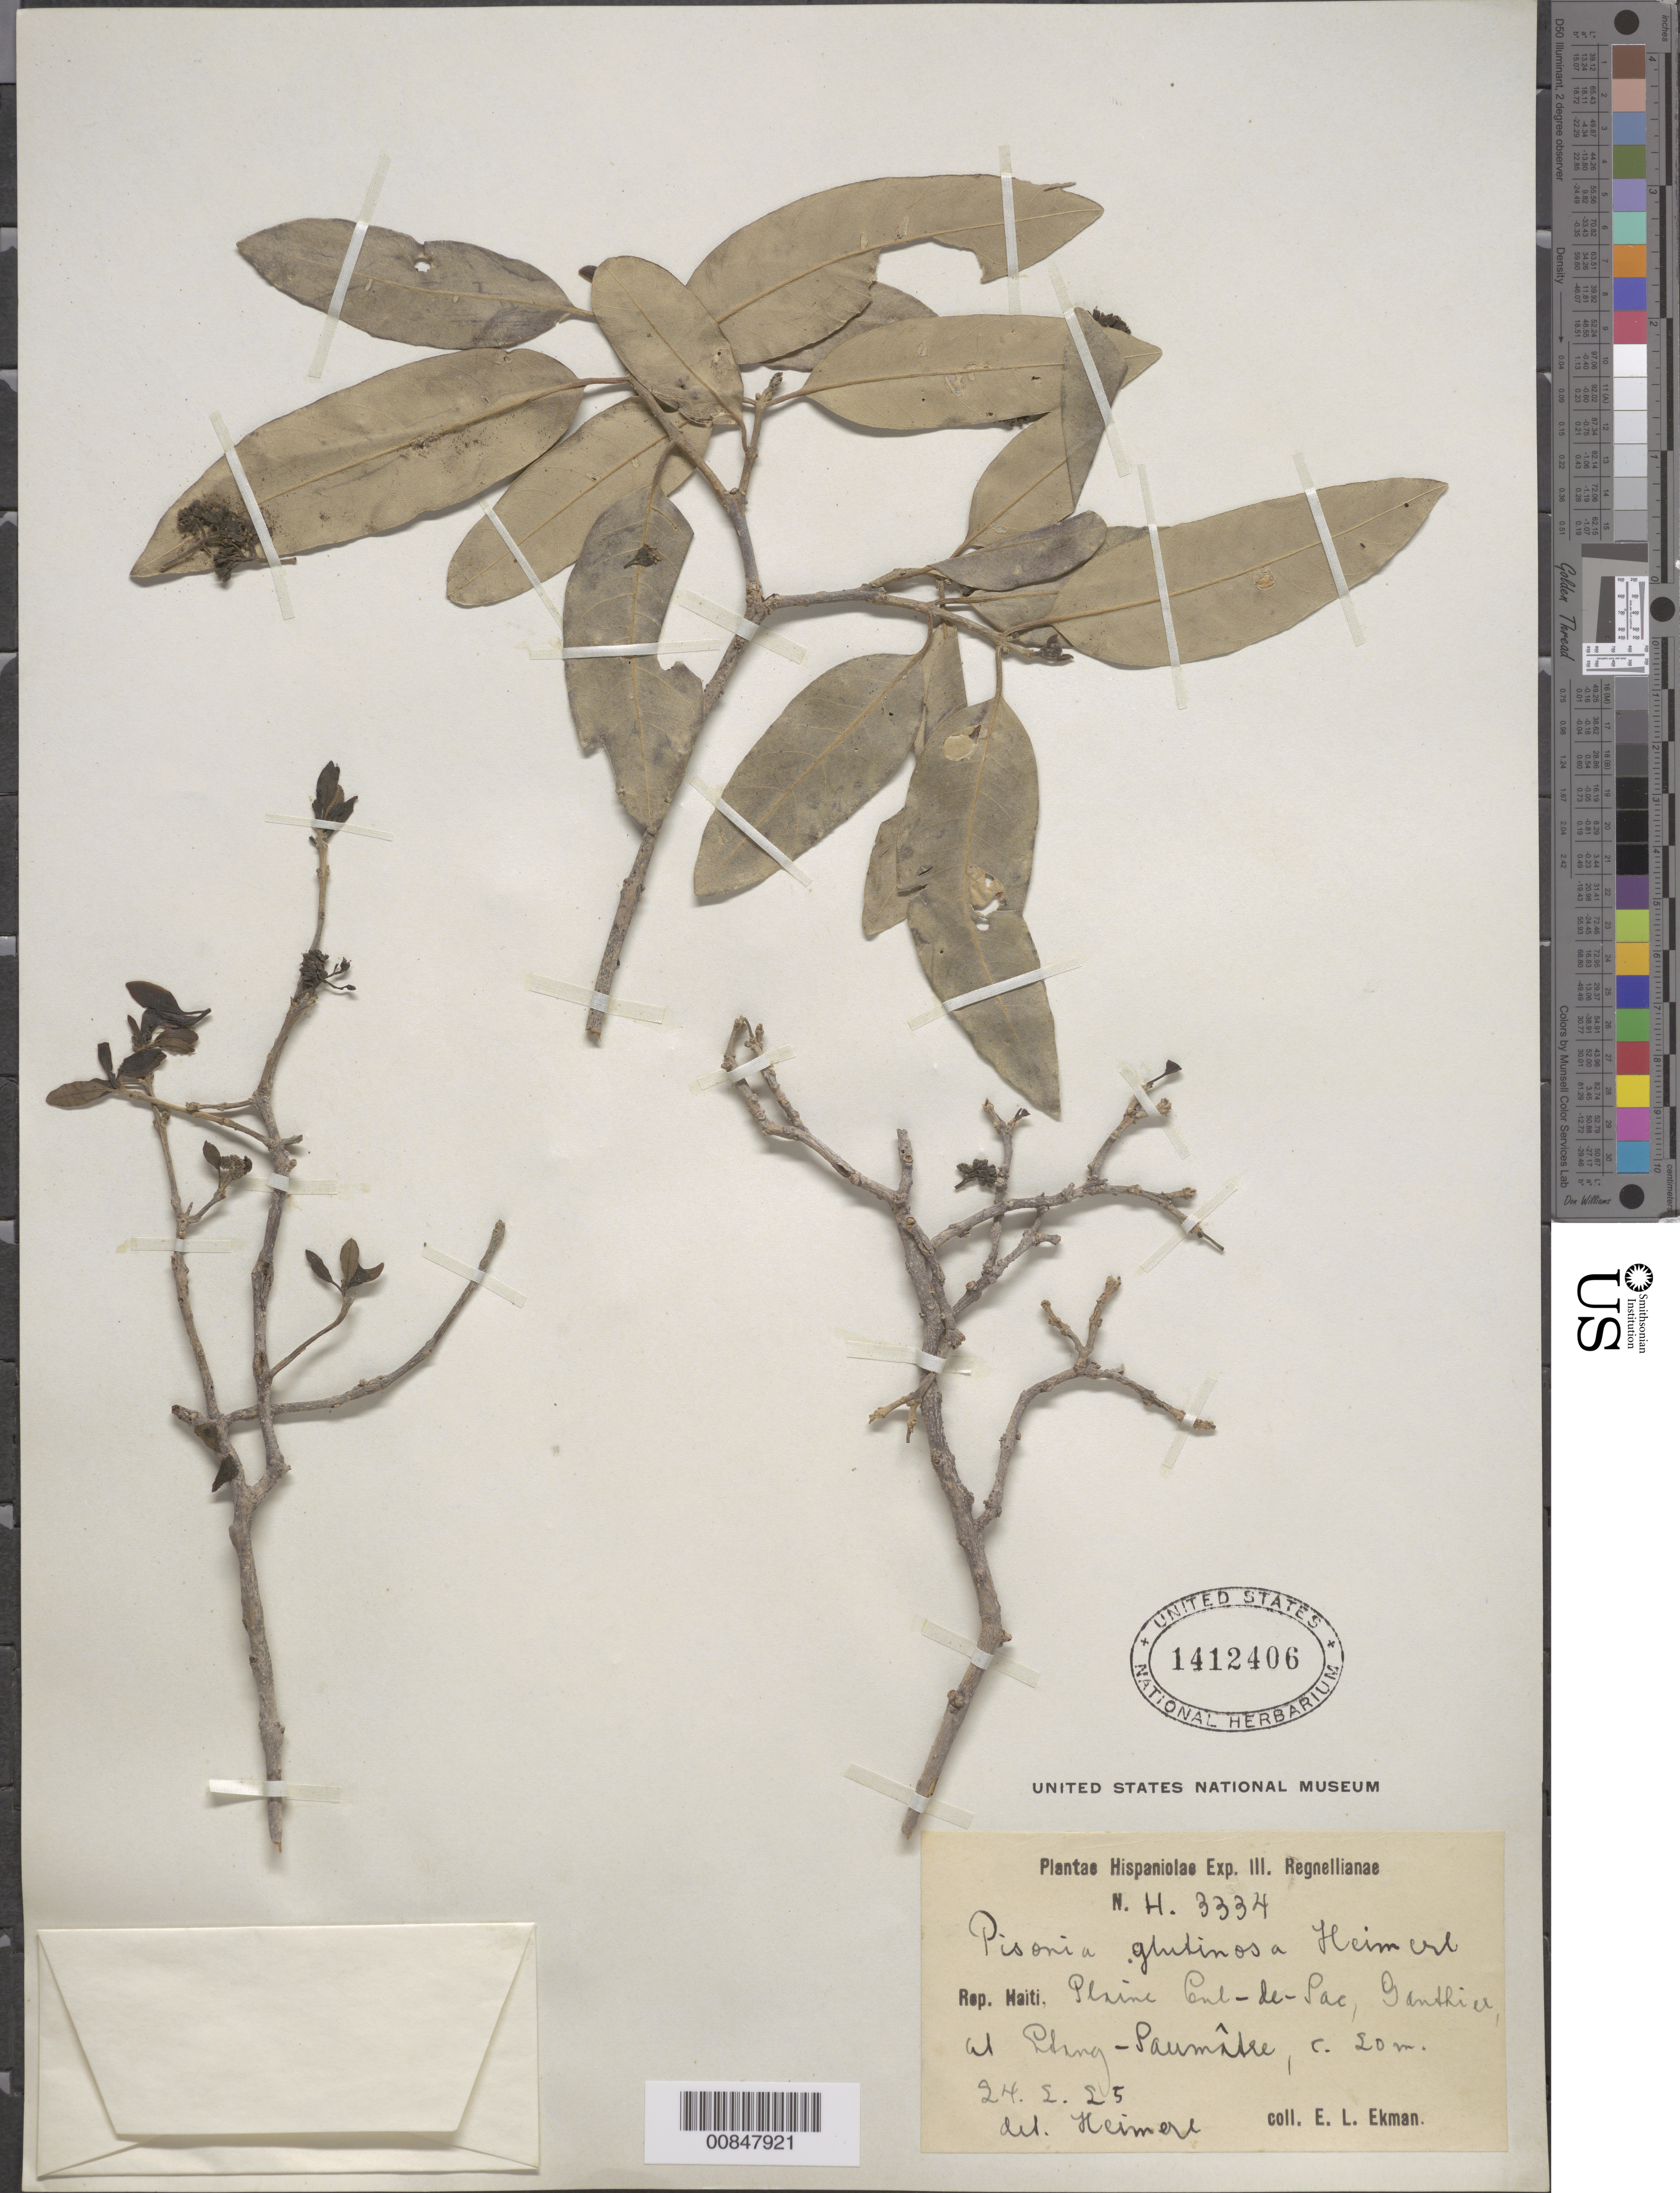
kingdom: Plantae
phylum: Tracheophyta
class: Magnoliopsida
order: Caryophyllales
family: Nyctaginaceae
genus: Pisonia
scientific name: Pisonia albida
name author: (Heimerl) Britton ex Standl.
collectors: E. L. Ekman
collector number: H 3334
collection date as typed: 24 Feb 1925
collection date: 1925-02-24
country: Haiti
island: Hispaniola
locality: Plaine Cul-de-Sac, Ganthier, at Etang Saumâtre.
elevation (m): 20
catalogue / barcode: US 1412406